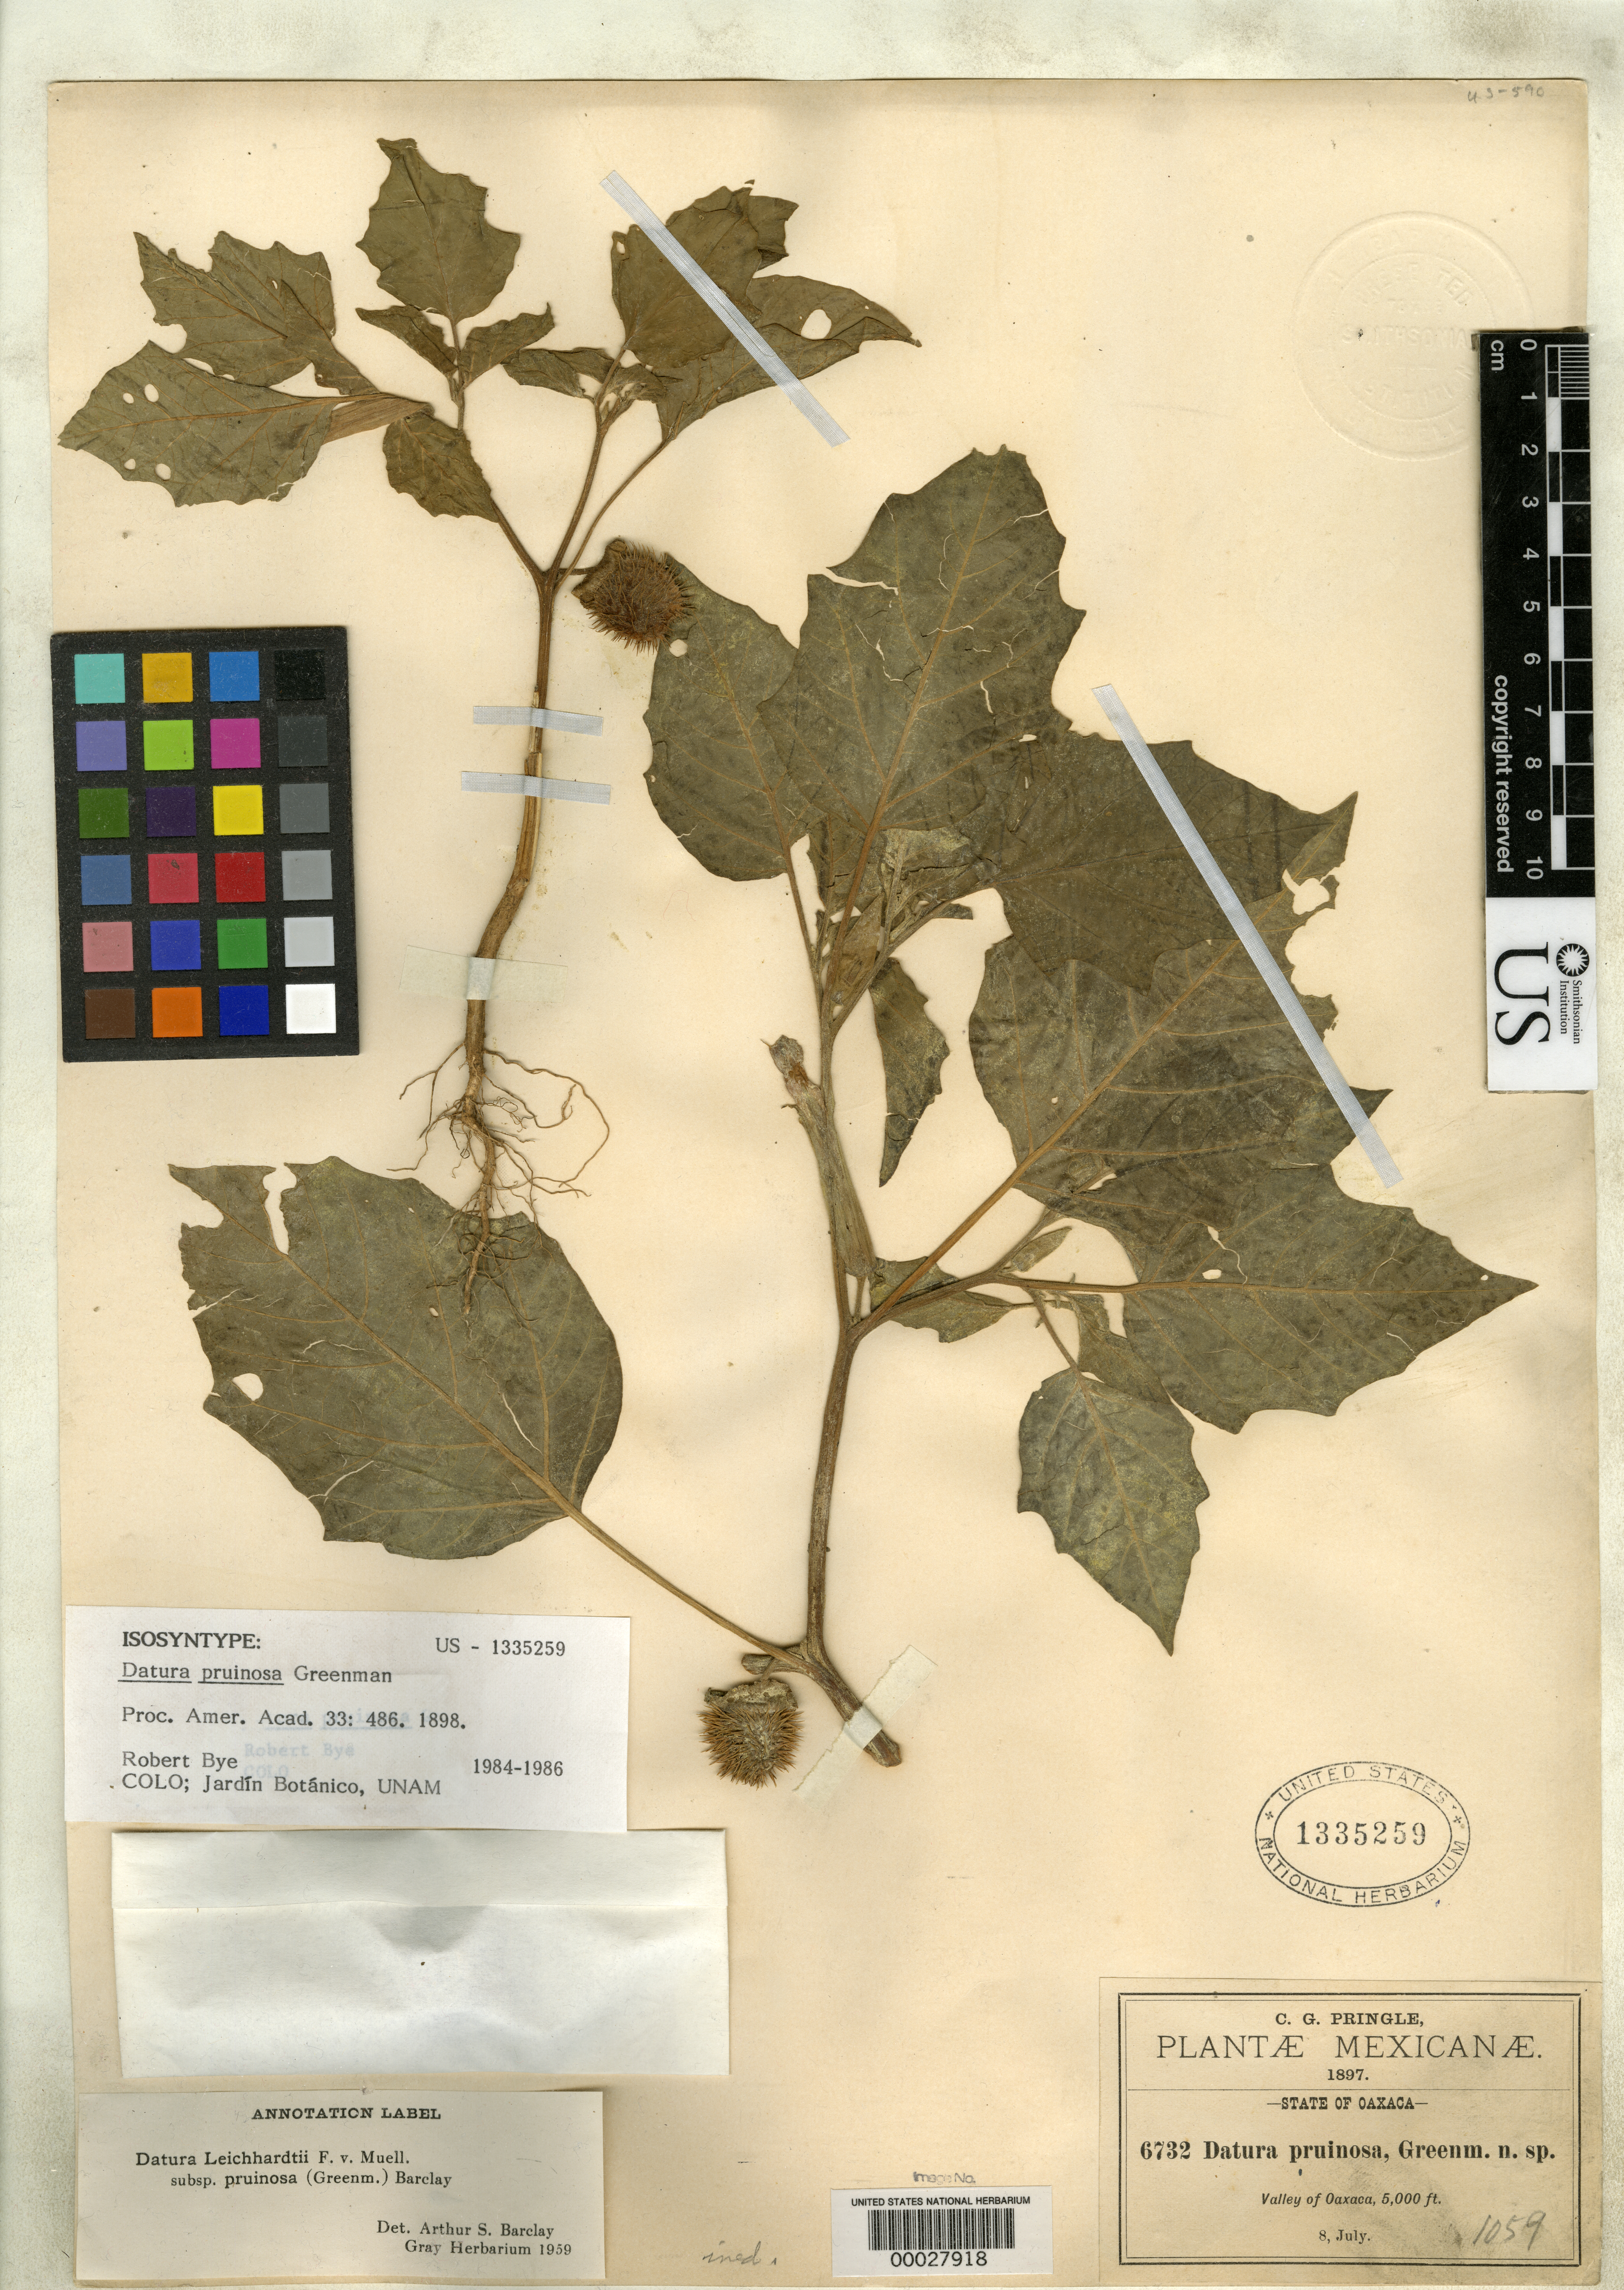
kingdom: Plantae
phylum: Tracheophyta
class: Magnoliopsida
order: Solanales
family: Solanaceae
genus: Datura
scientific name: Datura pruinosa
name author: Greenm.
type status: Isosyntype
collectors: C. G. Pringle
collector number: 6732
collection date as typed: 08 Jul 1897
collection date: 1897-07-08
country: Mexico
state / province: Oaxaca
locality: Valley of Oaxaca; alt. 5000 ft.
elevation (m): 1524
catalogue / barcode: US 1335259